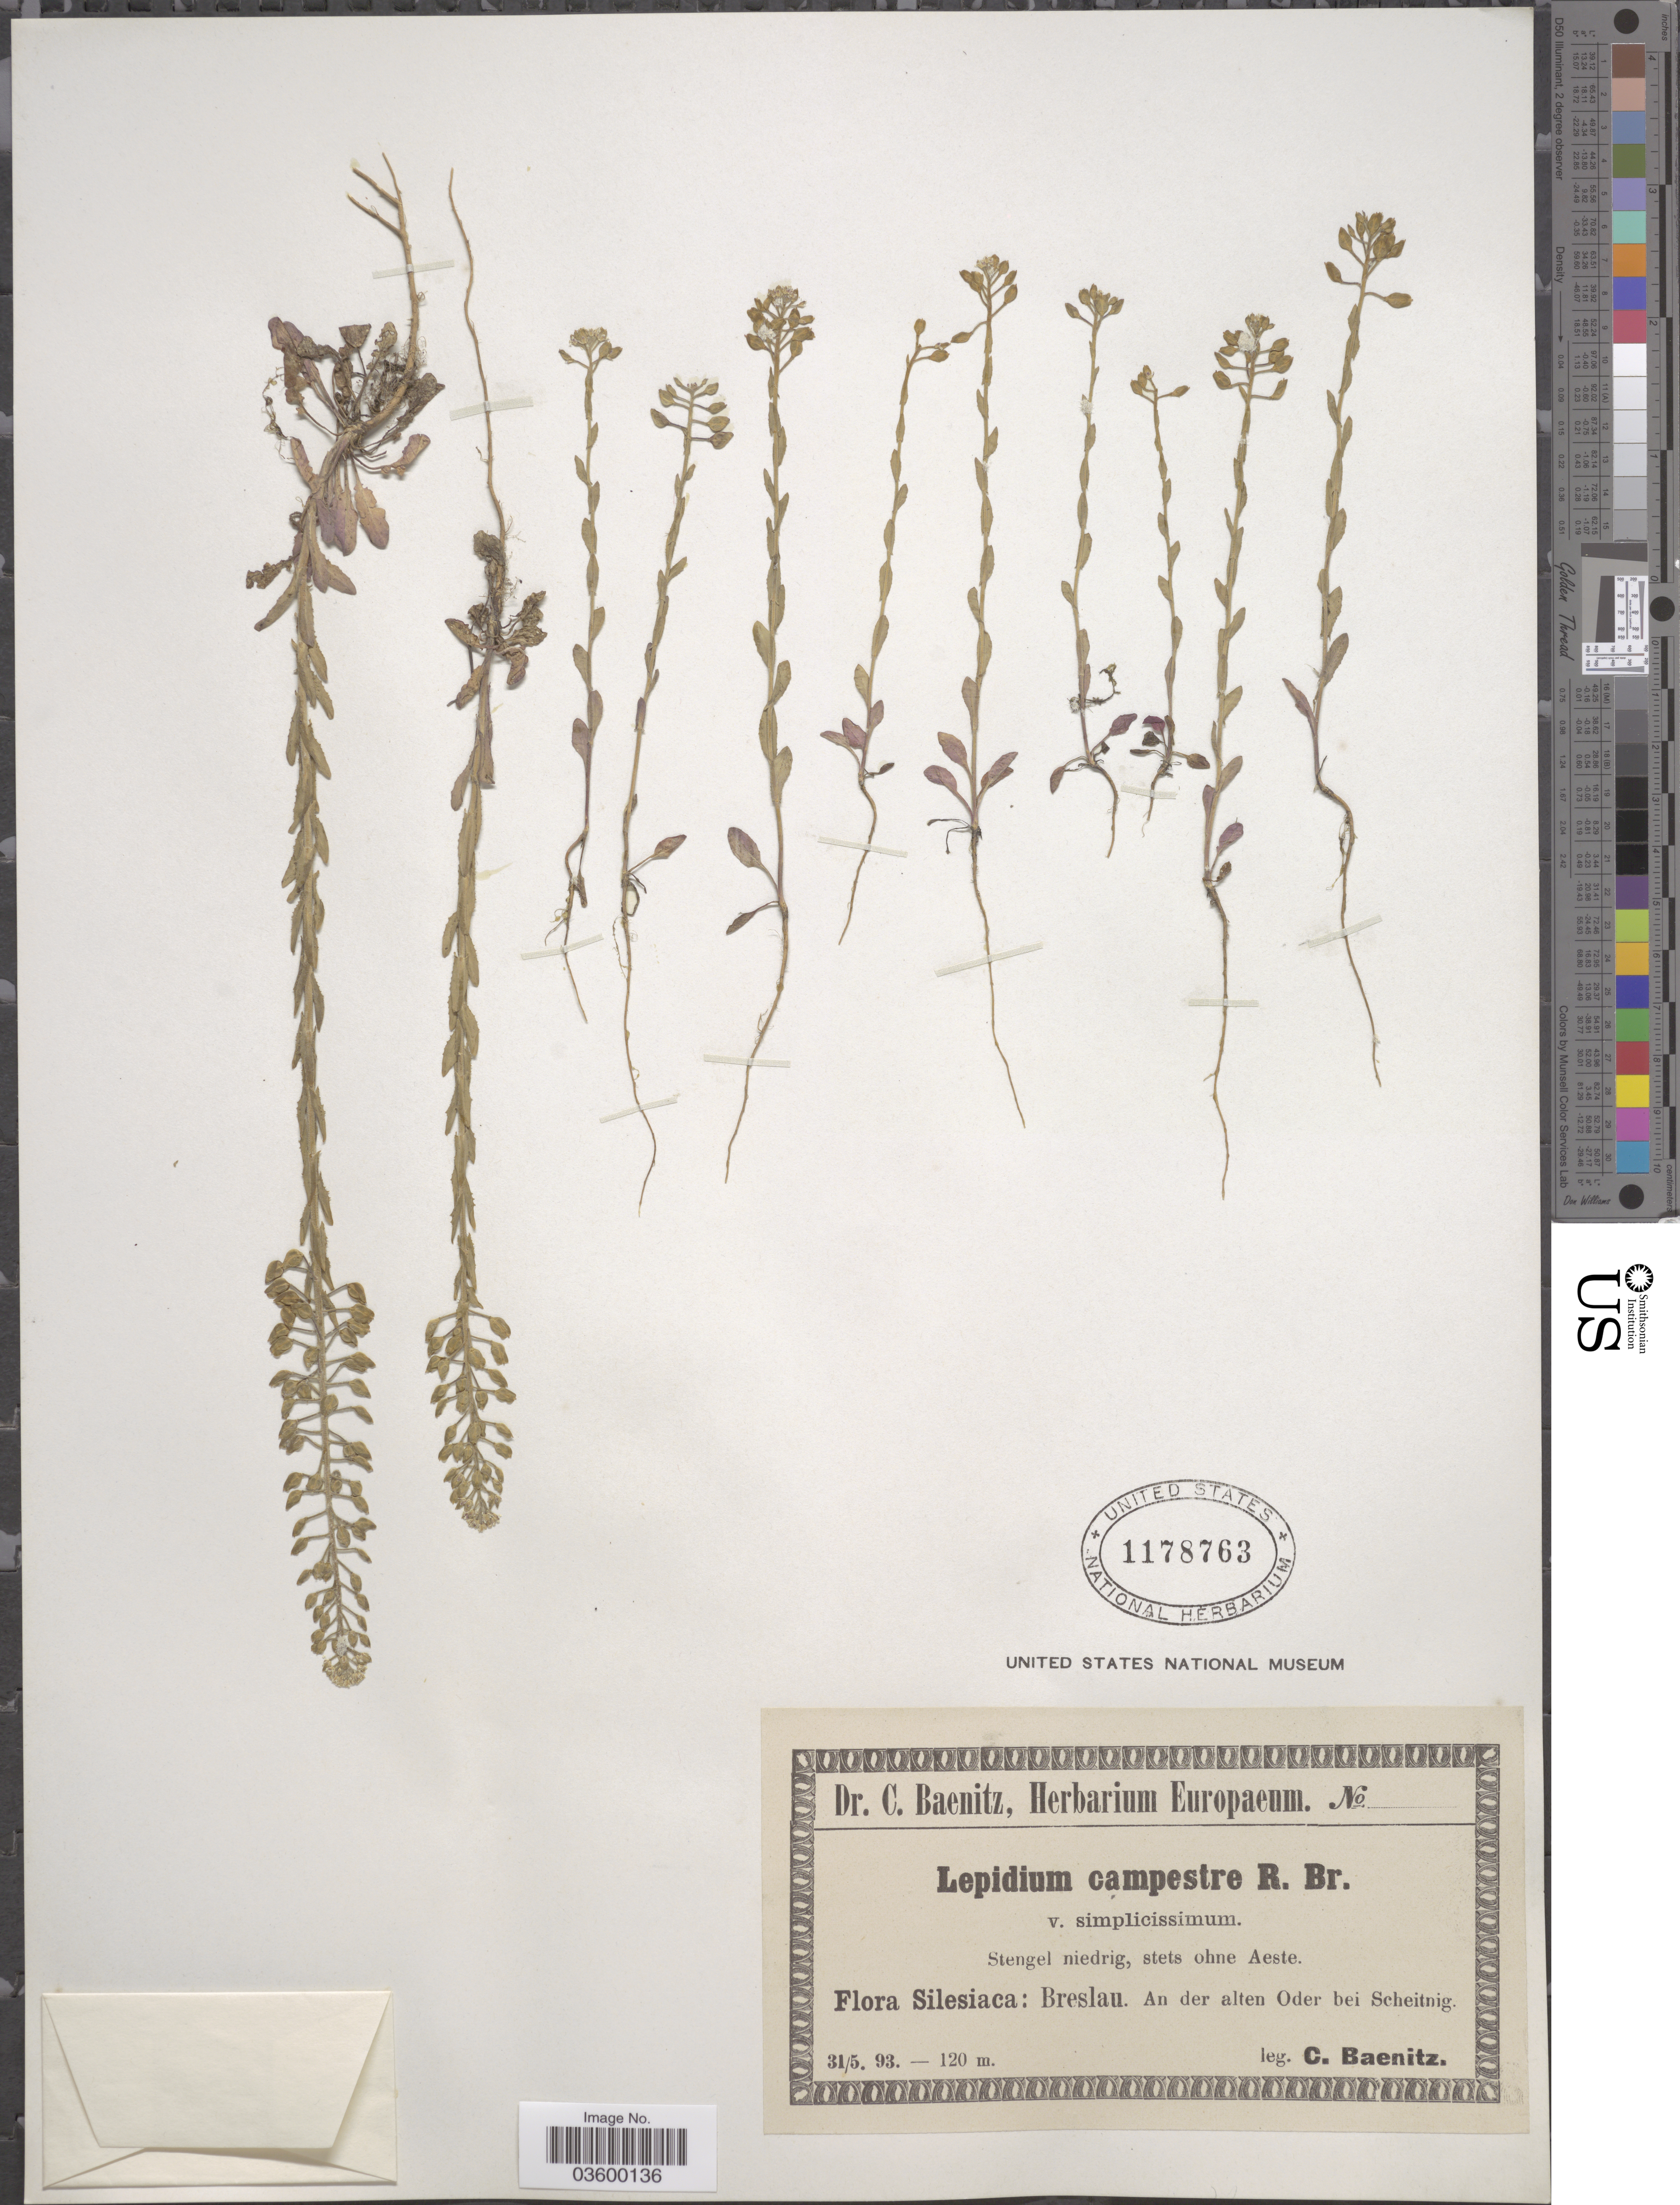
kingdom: Plantae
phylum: Tracheophyta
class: Magnoliopsida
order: Brassicales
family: Brassicaceae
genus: Lepidium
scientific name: Lepidium campestre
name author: (L.) W.T. Aiton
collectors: C. G. Baenitz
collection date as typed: Transcribed d/m/y: 31/5/93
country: Poland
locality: Silesiaca: Breslau. An der alten Oder bei Scheitnig.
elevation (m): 120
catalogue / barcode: US 1178763